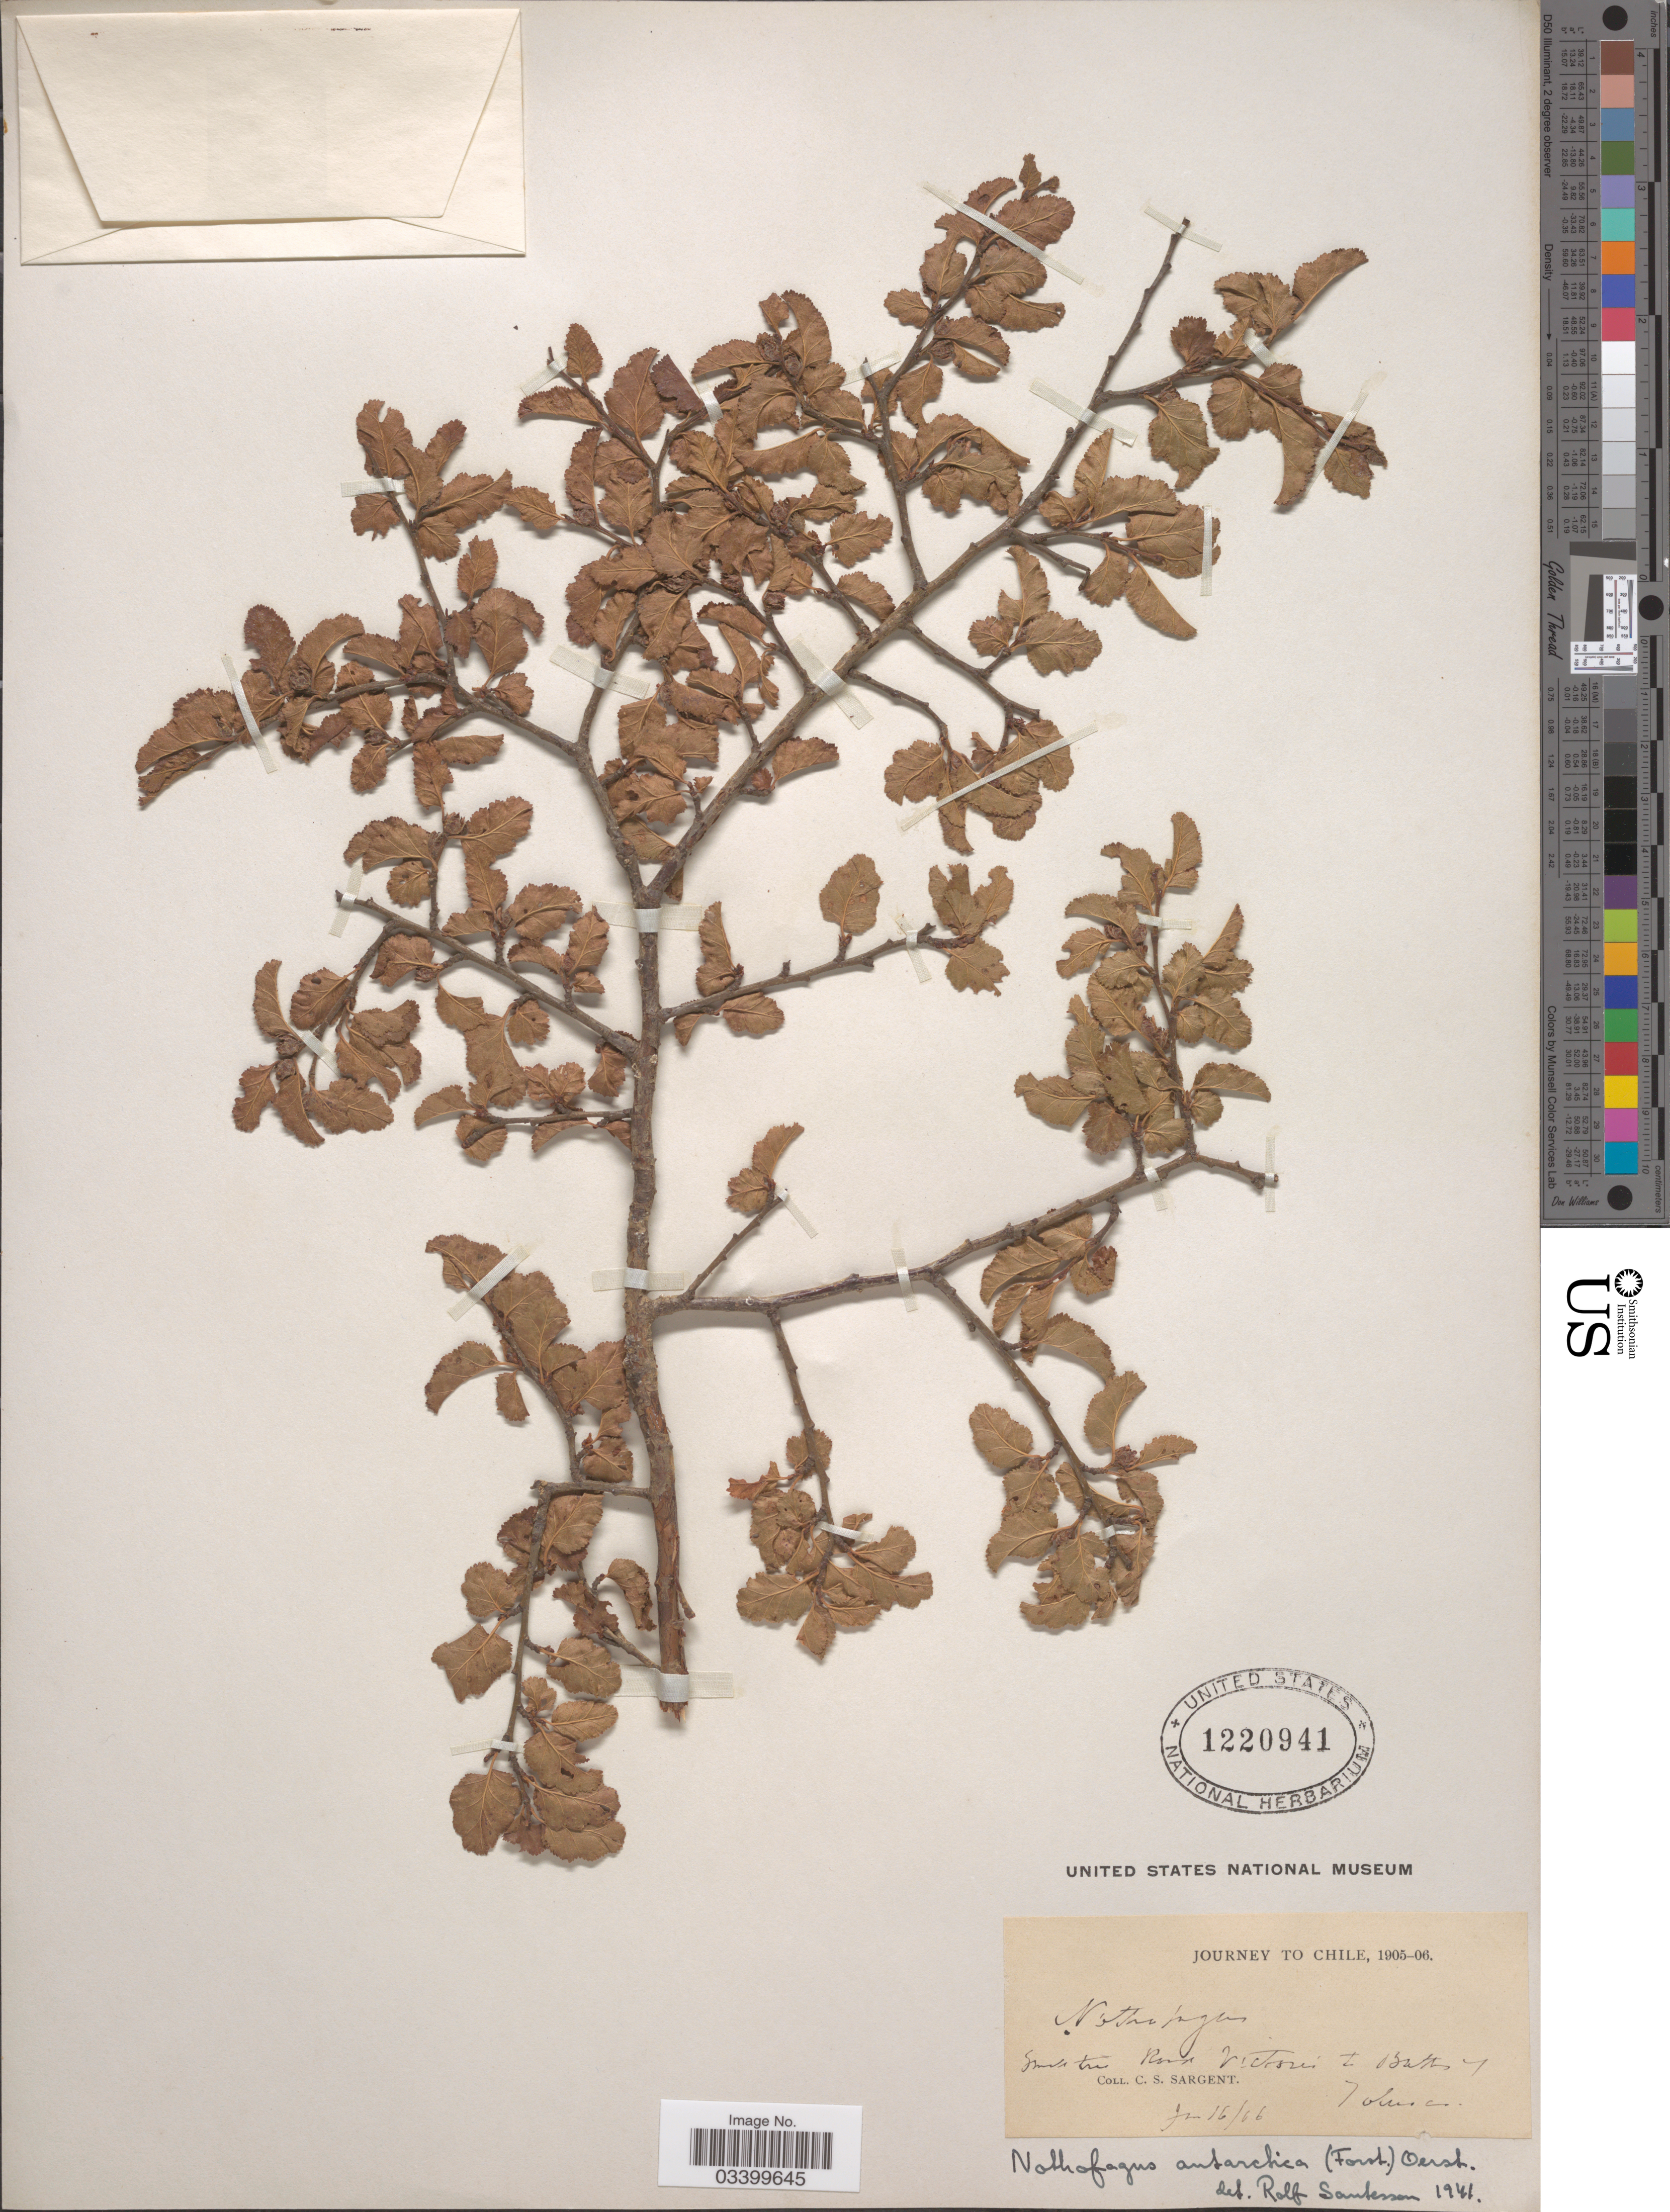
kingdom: Plantae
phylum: Tracheophyta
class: Magnoliopsida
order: Fagales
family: Nothofagaceae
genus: Nothofagus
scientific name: Nothofagus antarctica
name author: (G. Forst.) Oerst.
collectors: C. S. Sargent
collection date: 1906-02-16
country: Chile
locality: Road Victoria to Baths of Tolhuaca.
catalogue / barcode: US 1220941